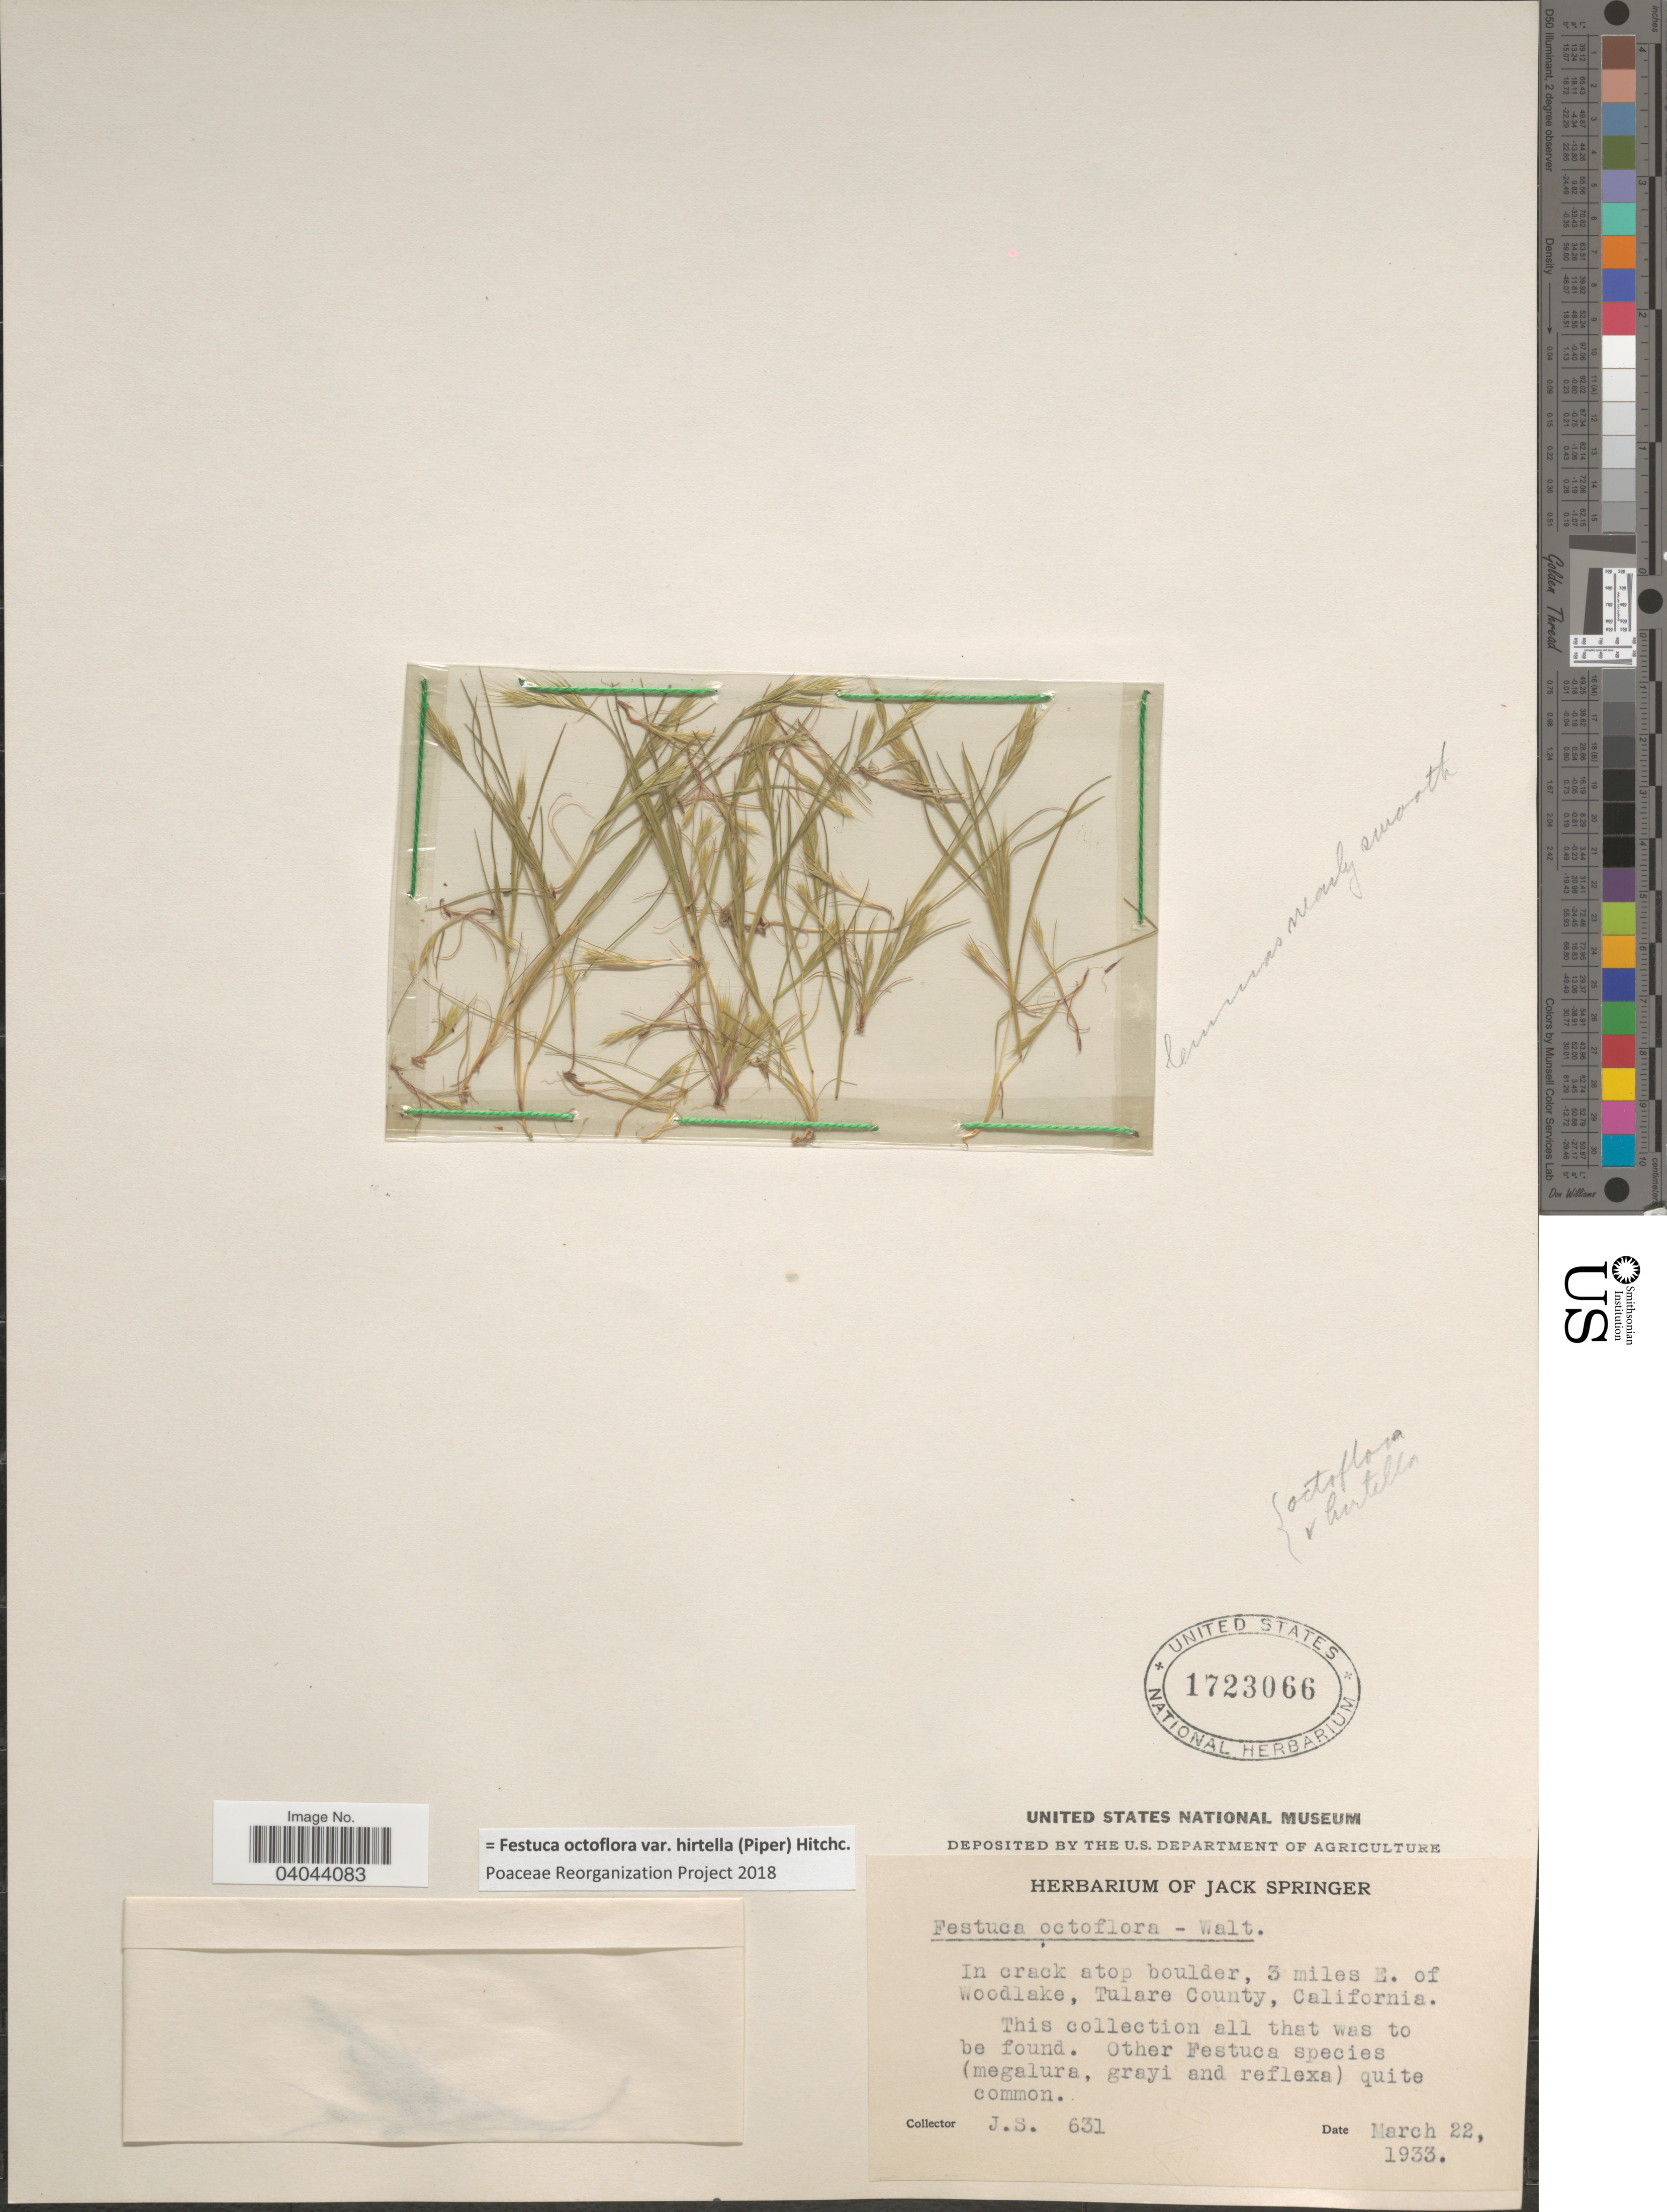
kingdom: Plantae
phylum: Tracheophyta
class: Liliopsida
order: Poales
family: Poaceae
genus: Festuca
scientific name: Festuca octoflora var. hirtella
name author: Piper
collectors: J. Springer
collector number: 631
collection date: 1933-03-22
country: United States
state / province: California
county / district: Tulare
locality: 3 miles E. of Woodlake, Tulare County.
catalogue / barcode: US 1723066